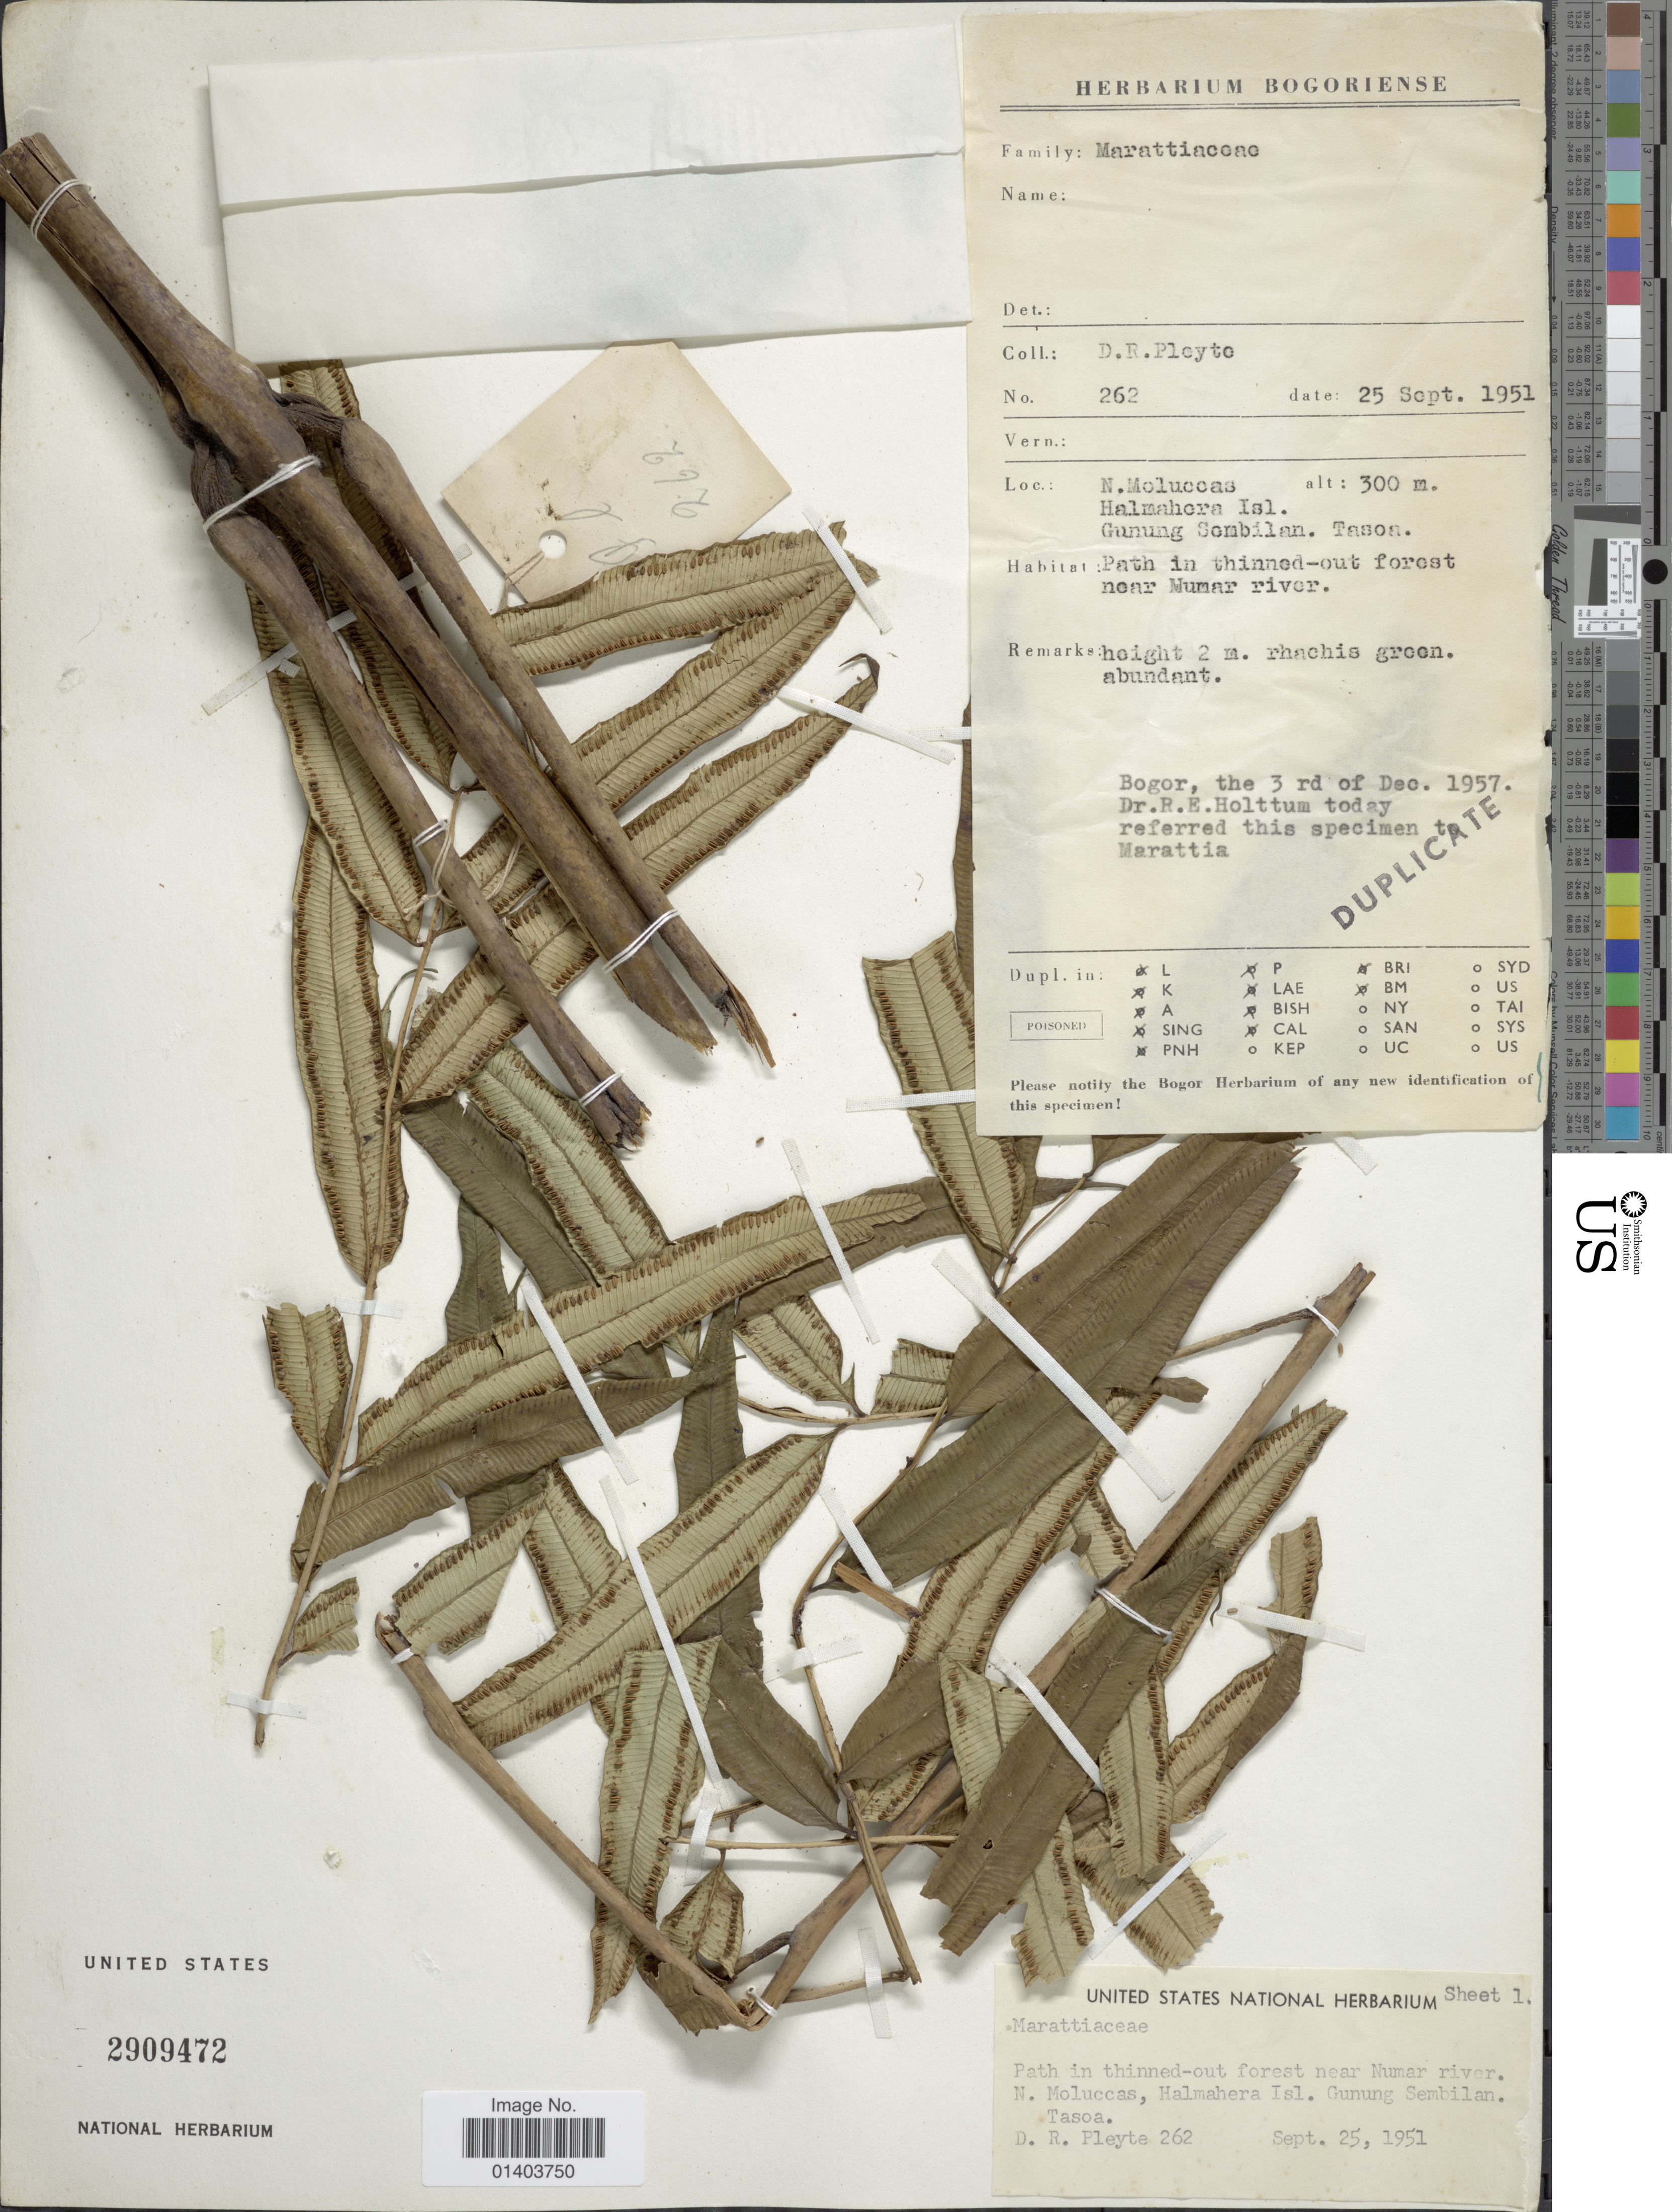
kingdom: Plantae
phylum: Tracheophyta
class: Polypodiopsida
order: Marattiales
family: Marattiaceae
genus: Ptisana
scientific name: Ptisana sp.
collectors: D. Pleyte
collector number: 262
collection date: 1951-09-25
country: Indonesia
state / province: Maluku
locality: N. Moluccas, Halmahora Isl. Gunung Sombilan, Tasoa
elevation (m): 300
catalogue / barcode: US 2909472